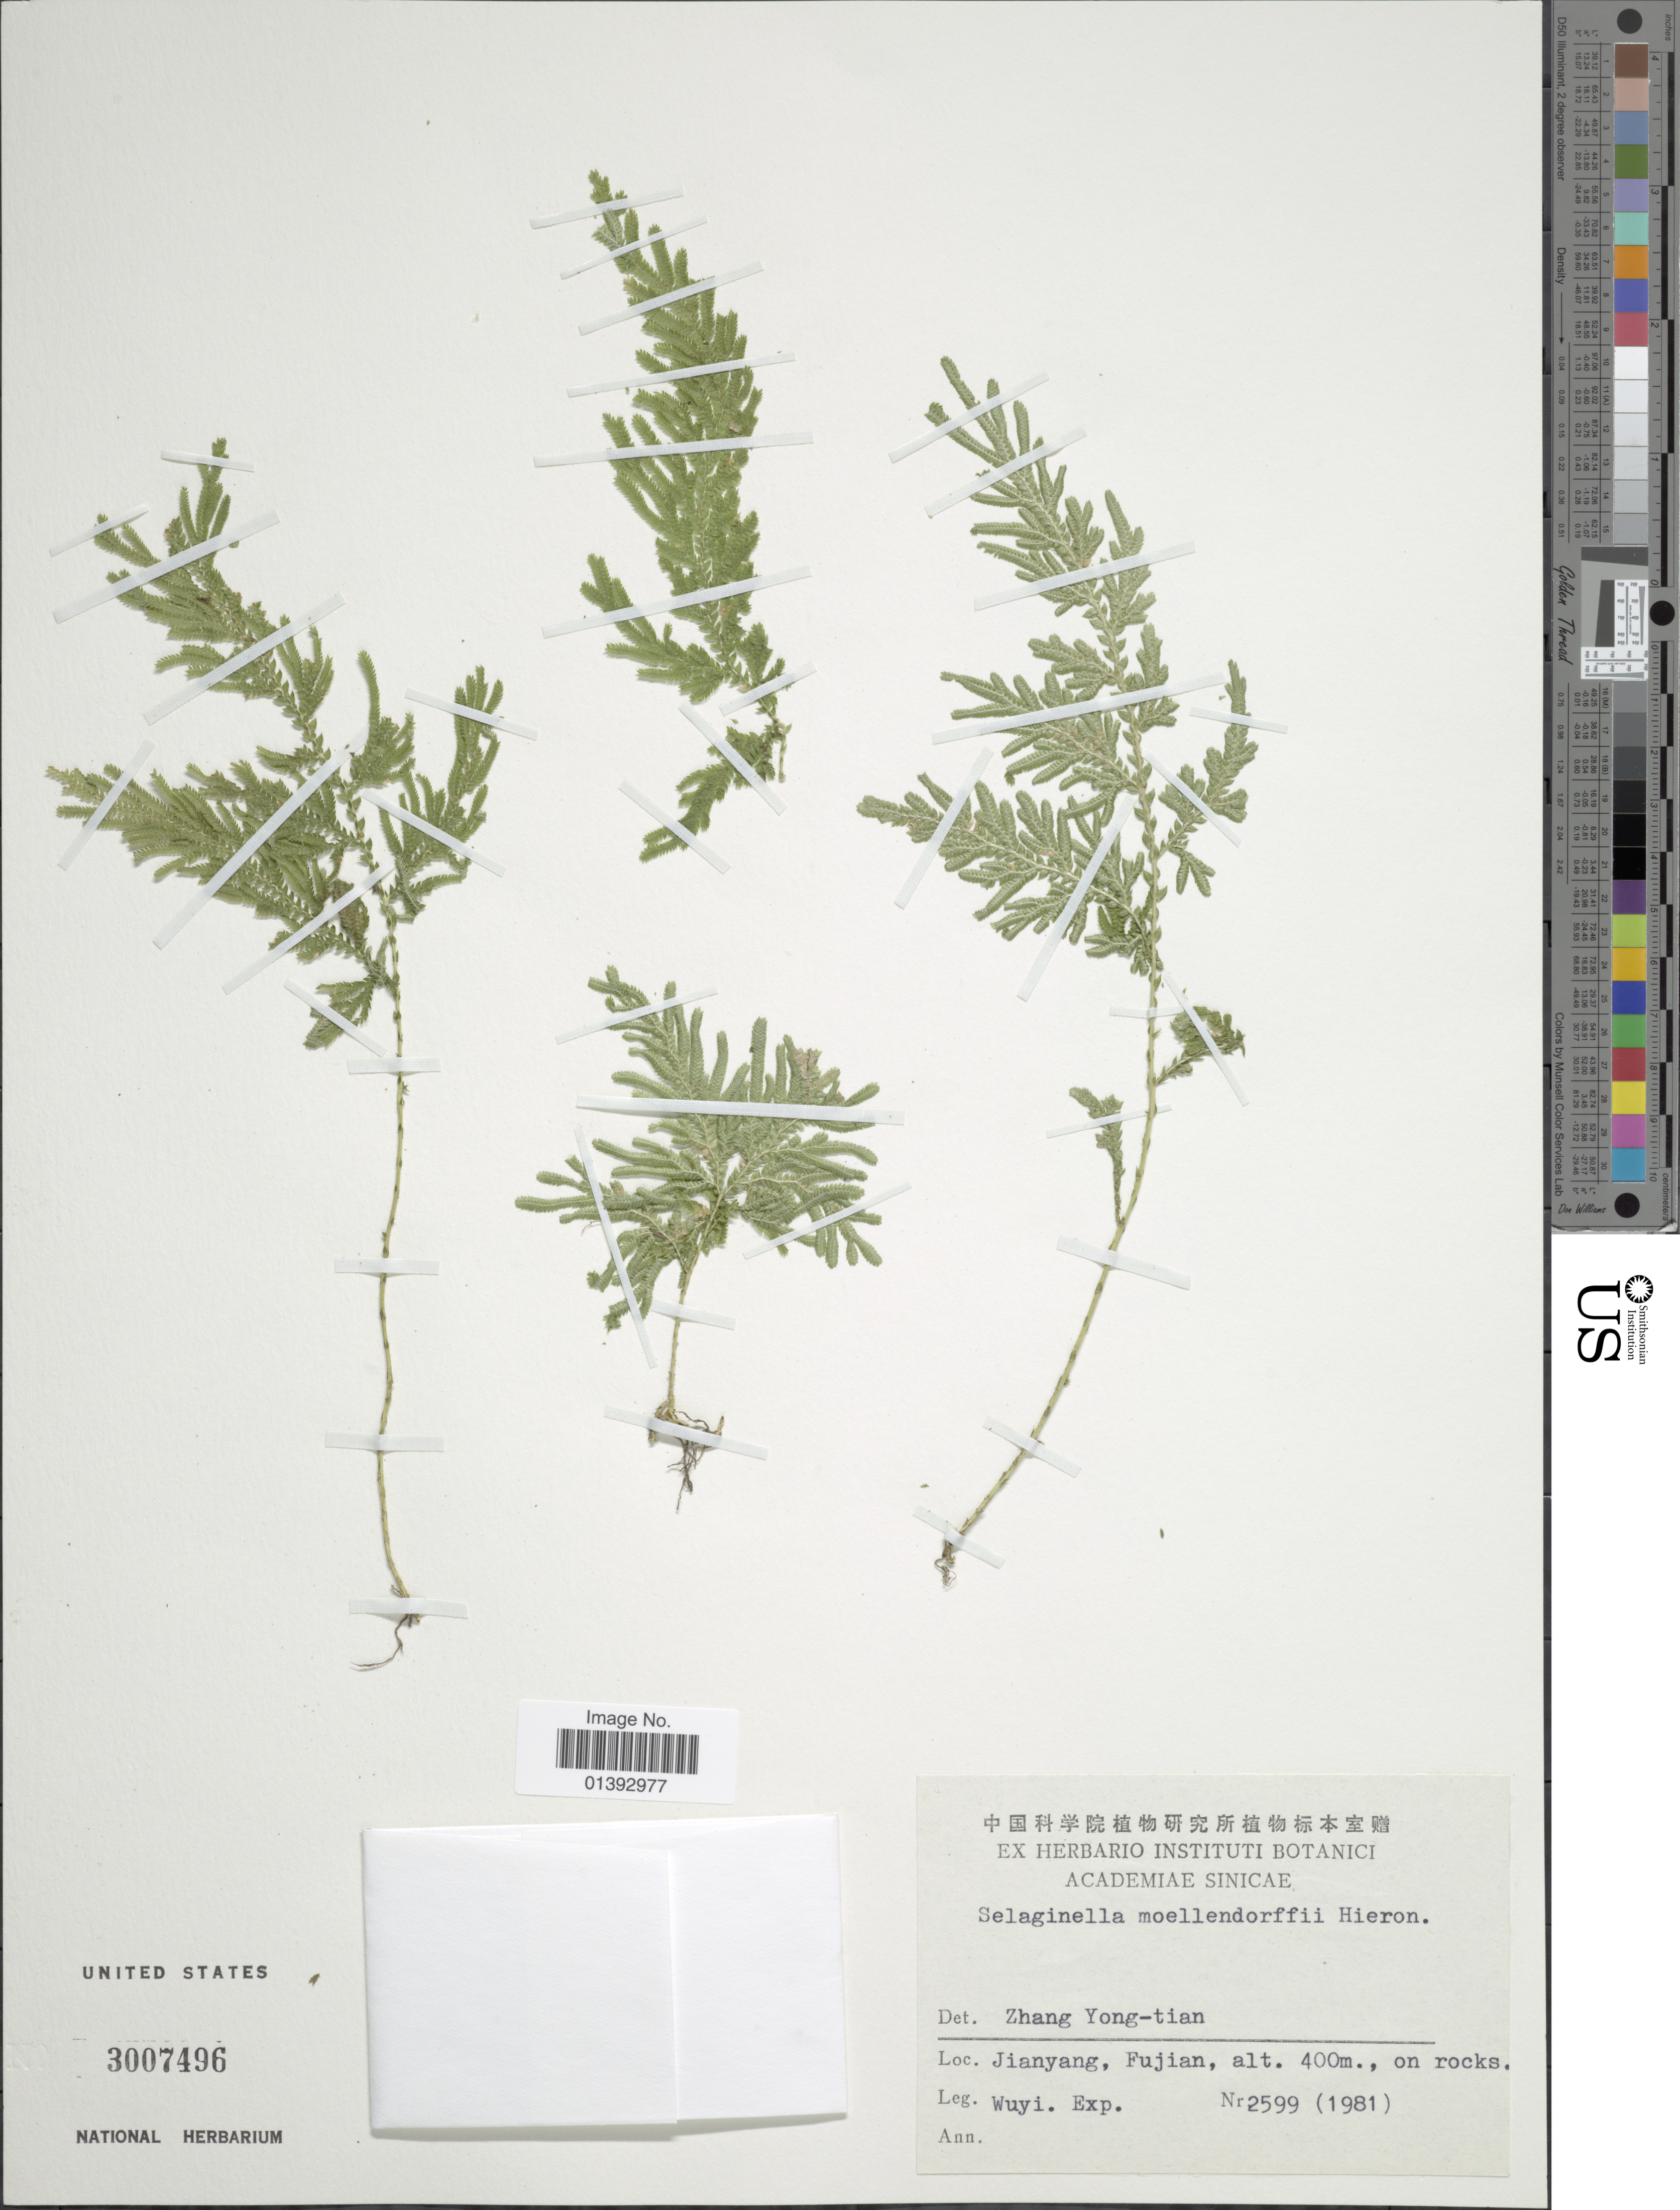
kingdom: Plantae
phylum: Tracheophyta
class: Lycopodiopsida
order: Selaginellales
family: Selaginellaceae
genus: Selaginella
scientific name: Selaginella moellendorffii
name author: Hieron.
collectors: Wuyi Expedition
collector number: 2599(1981)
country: China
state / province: Fujian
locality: Jianyang, Fujian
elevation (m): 400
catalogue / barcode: US 3007496